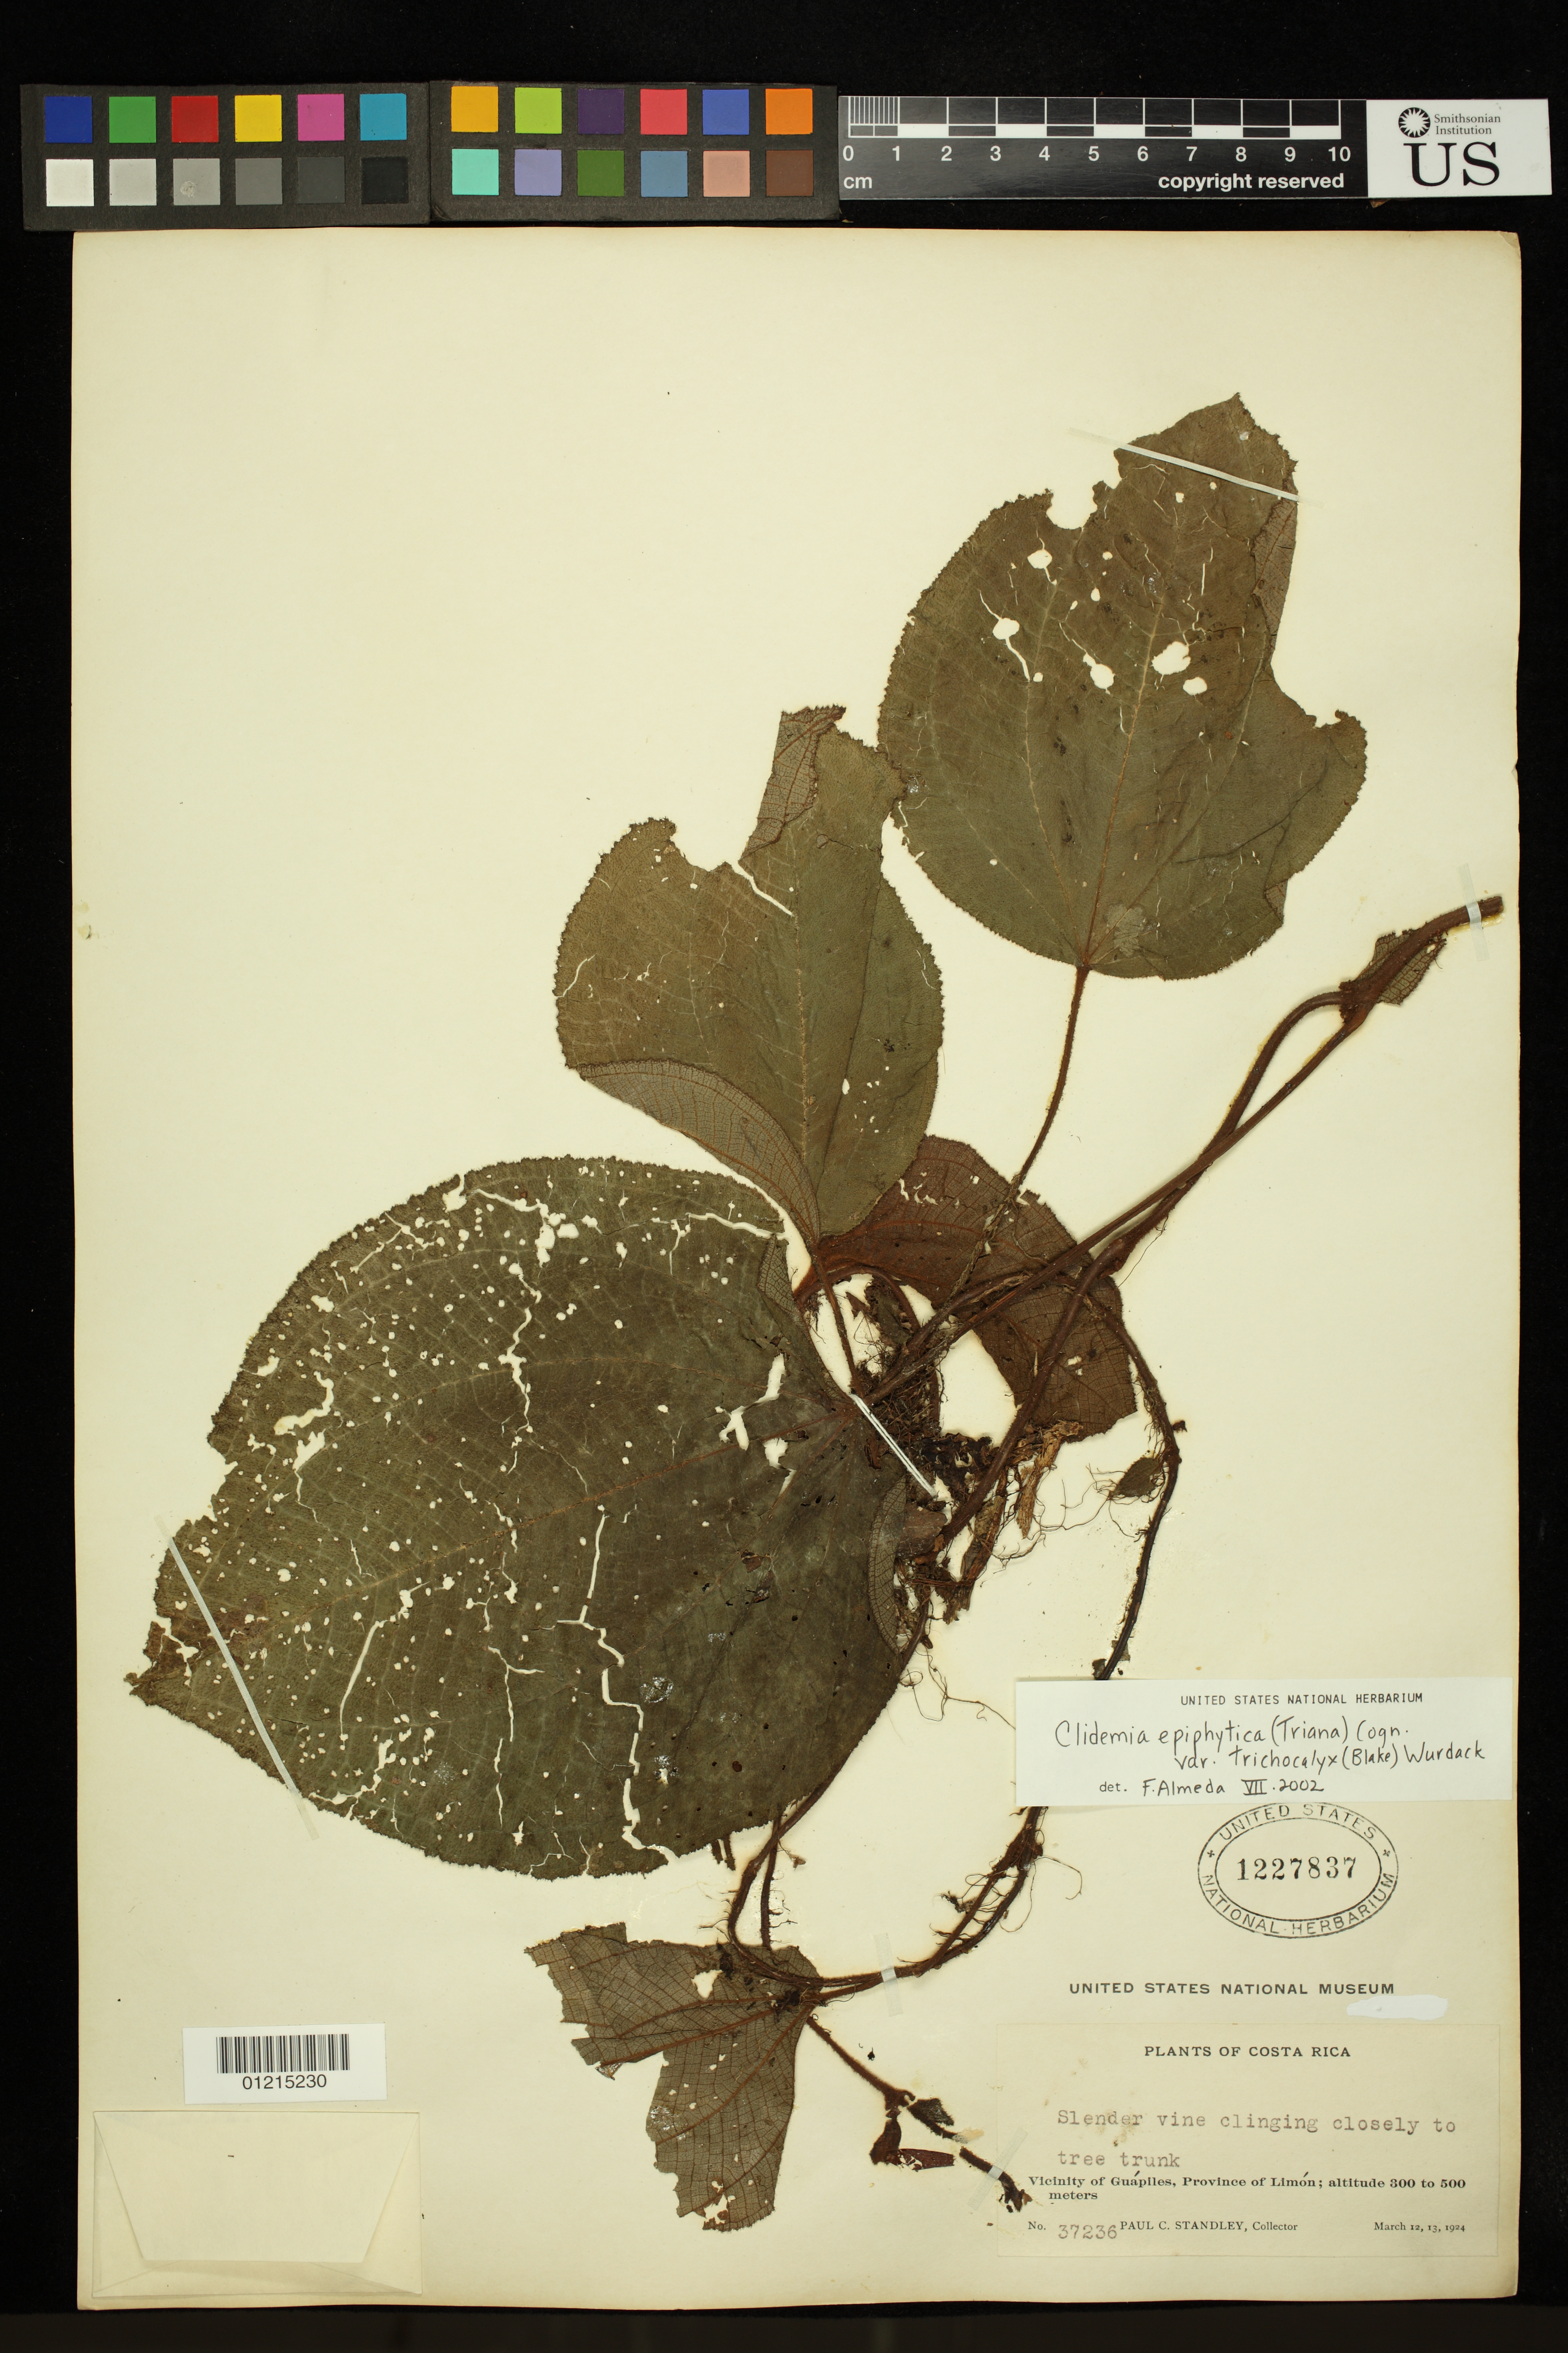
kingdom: Plantae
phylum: Tracheophyta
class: Magnoliopsida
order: Myrtales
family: Melastomataceae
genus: Clidemia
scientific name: Clidemia epiphytica var. trichocalyx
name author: (S.F. Blake) Wurdack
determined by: Almeda, F.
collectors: P. C. Standley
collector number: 37236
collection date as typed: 12 Mar 1924 and 13 Mar 1924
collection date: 1924-03-12,1924-03-13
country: Costa Rica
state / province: Limón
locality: Vicinity of Guápiles, Province of Limón.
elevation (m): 300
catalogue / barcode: US 1227837